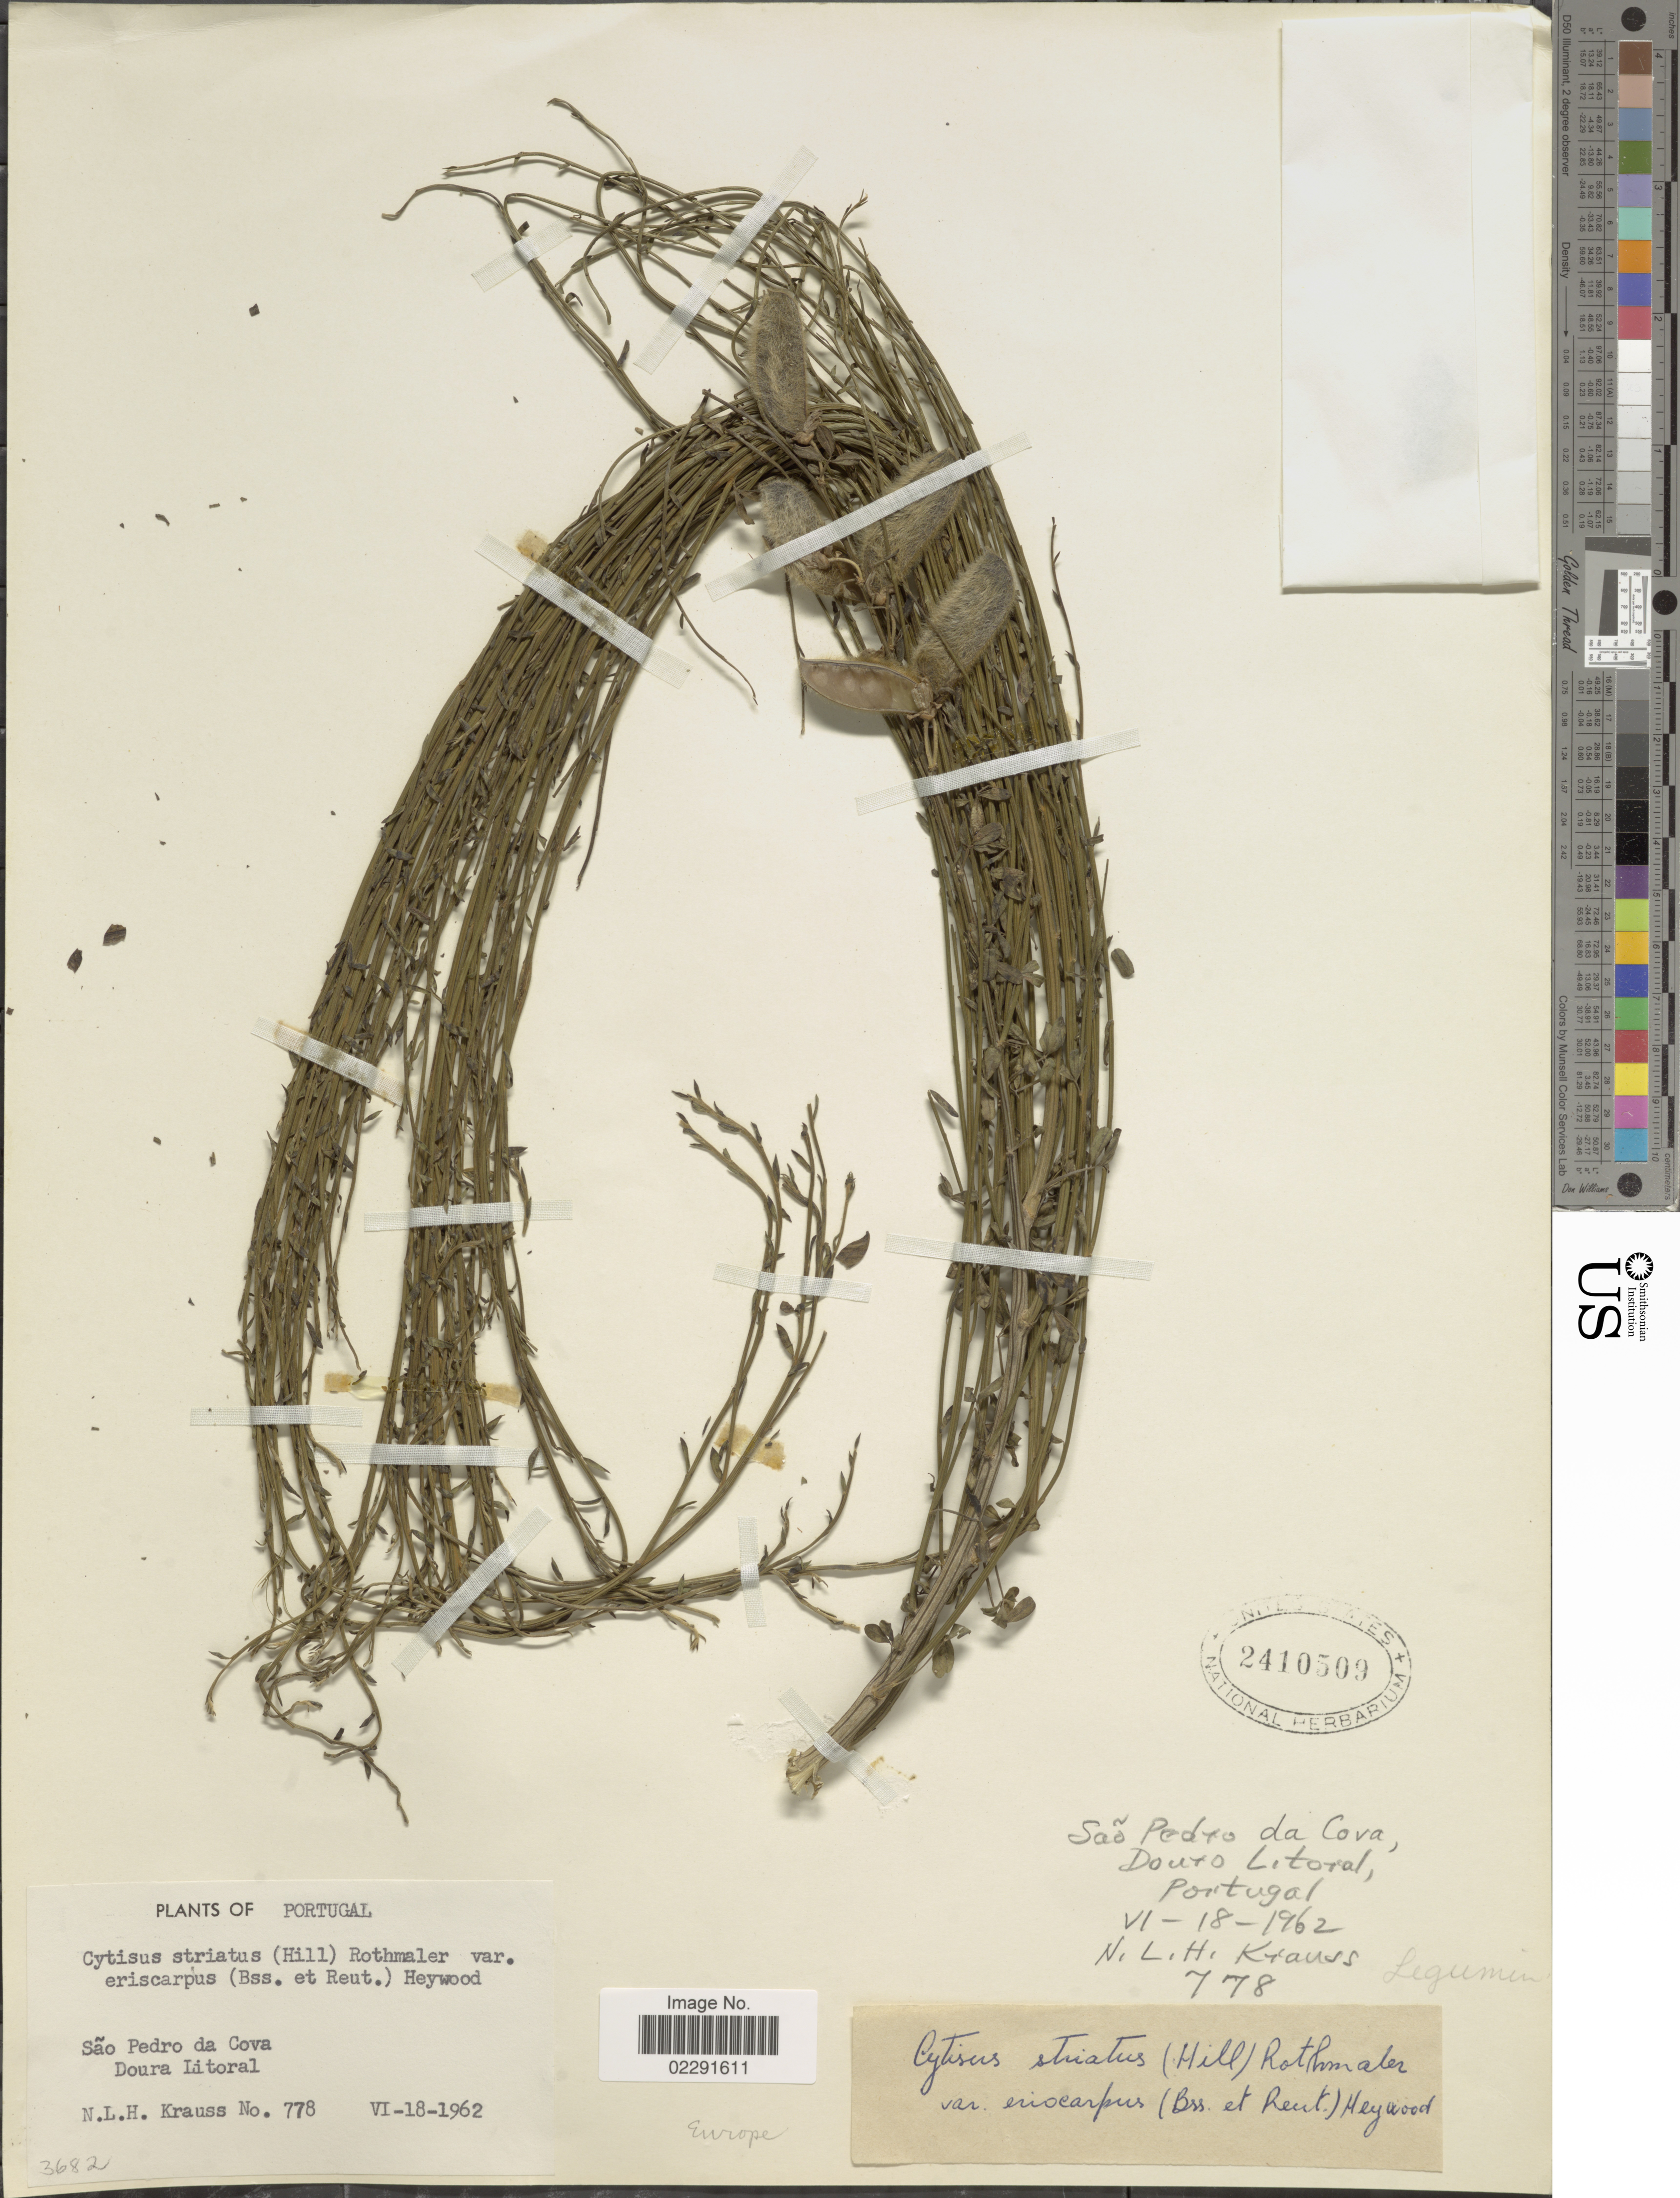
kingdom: Plantae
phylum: Tracheophyta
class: Magnoliopsida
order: Fabales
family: Fabaceae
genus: Cytisus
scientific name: Cytisus striatus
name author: (Hill) Rothm.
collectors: N. Krauss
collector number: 778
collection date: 1962-06-18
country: Portugal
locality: Sao Pedro da Cova, Doura Litoral.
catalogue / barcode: US 2410509